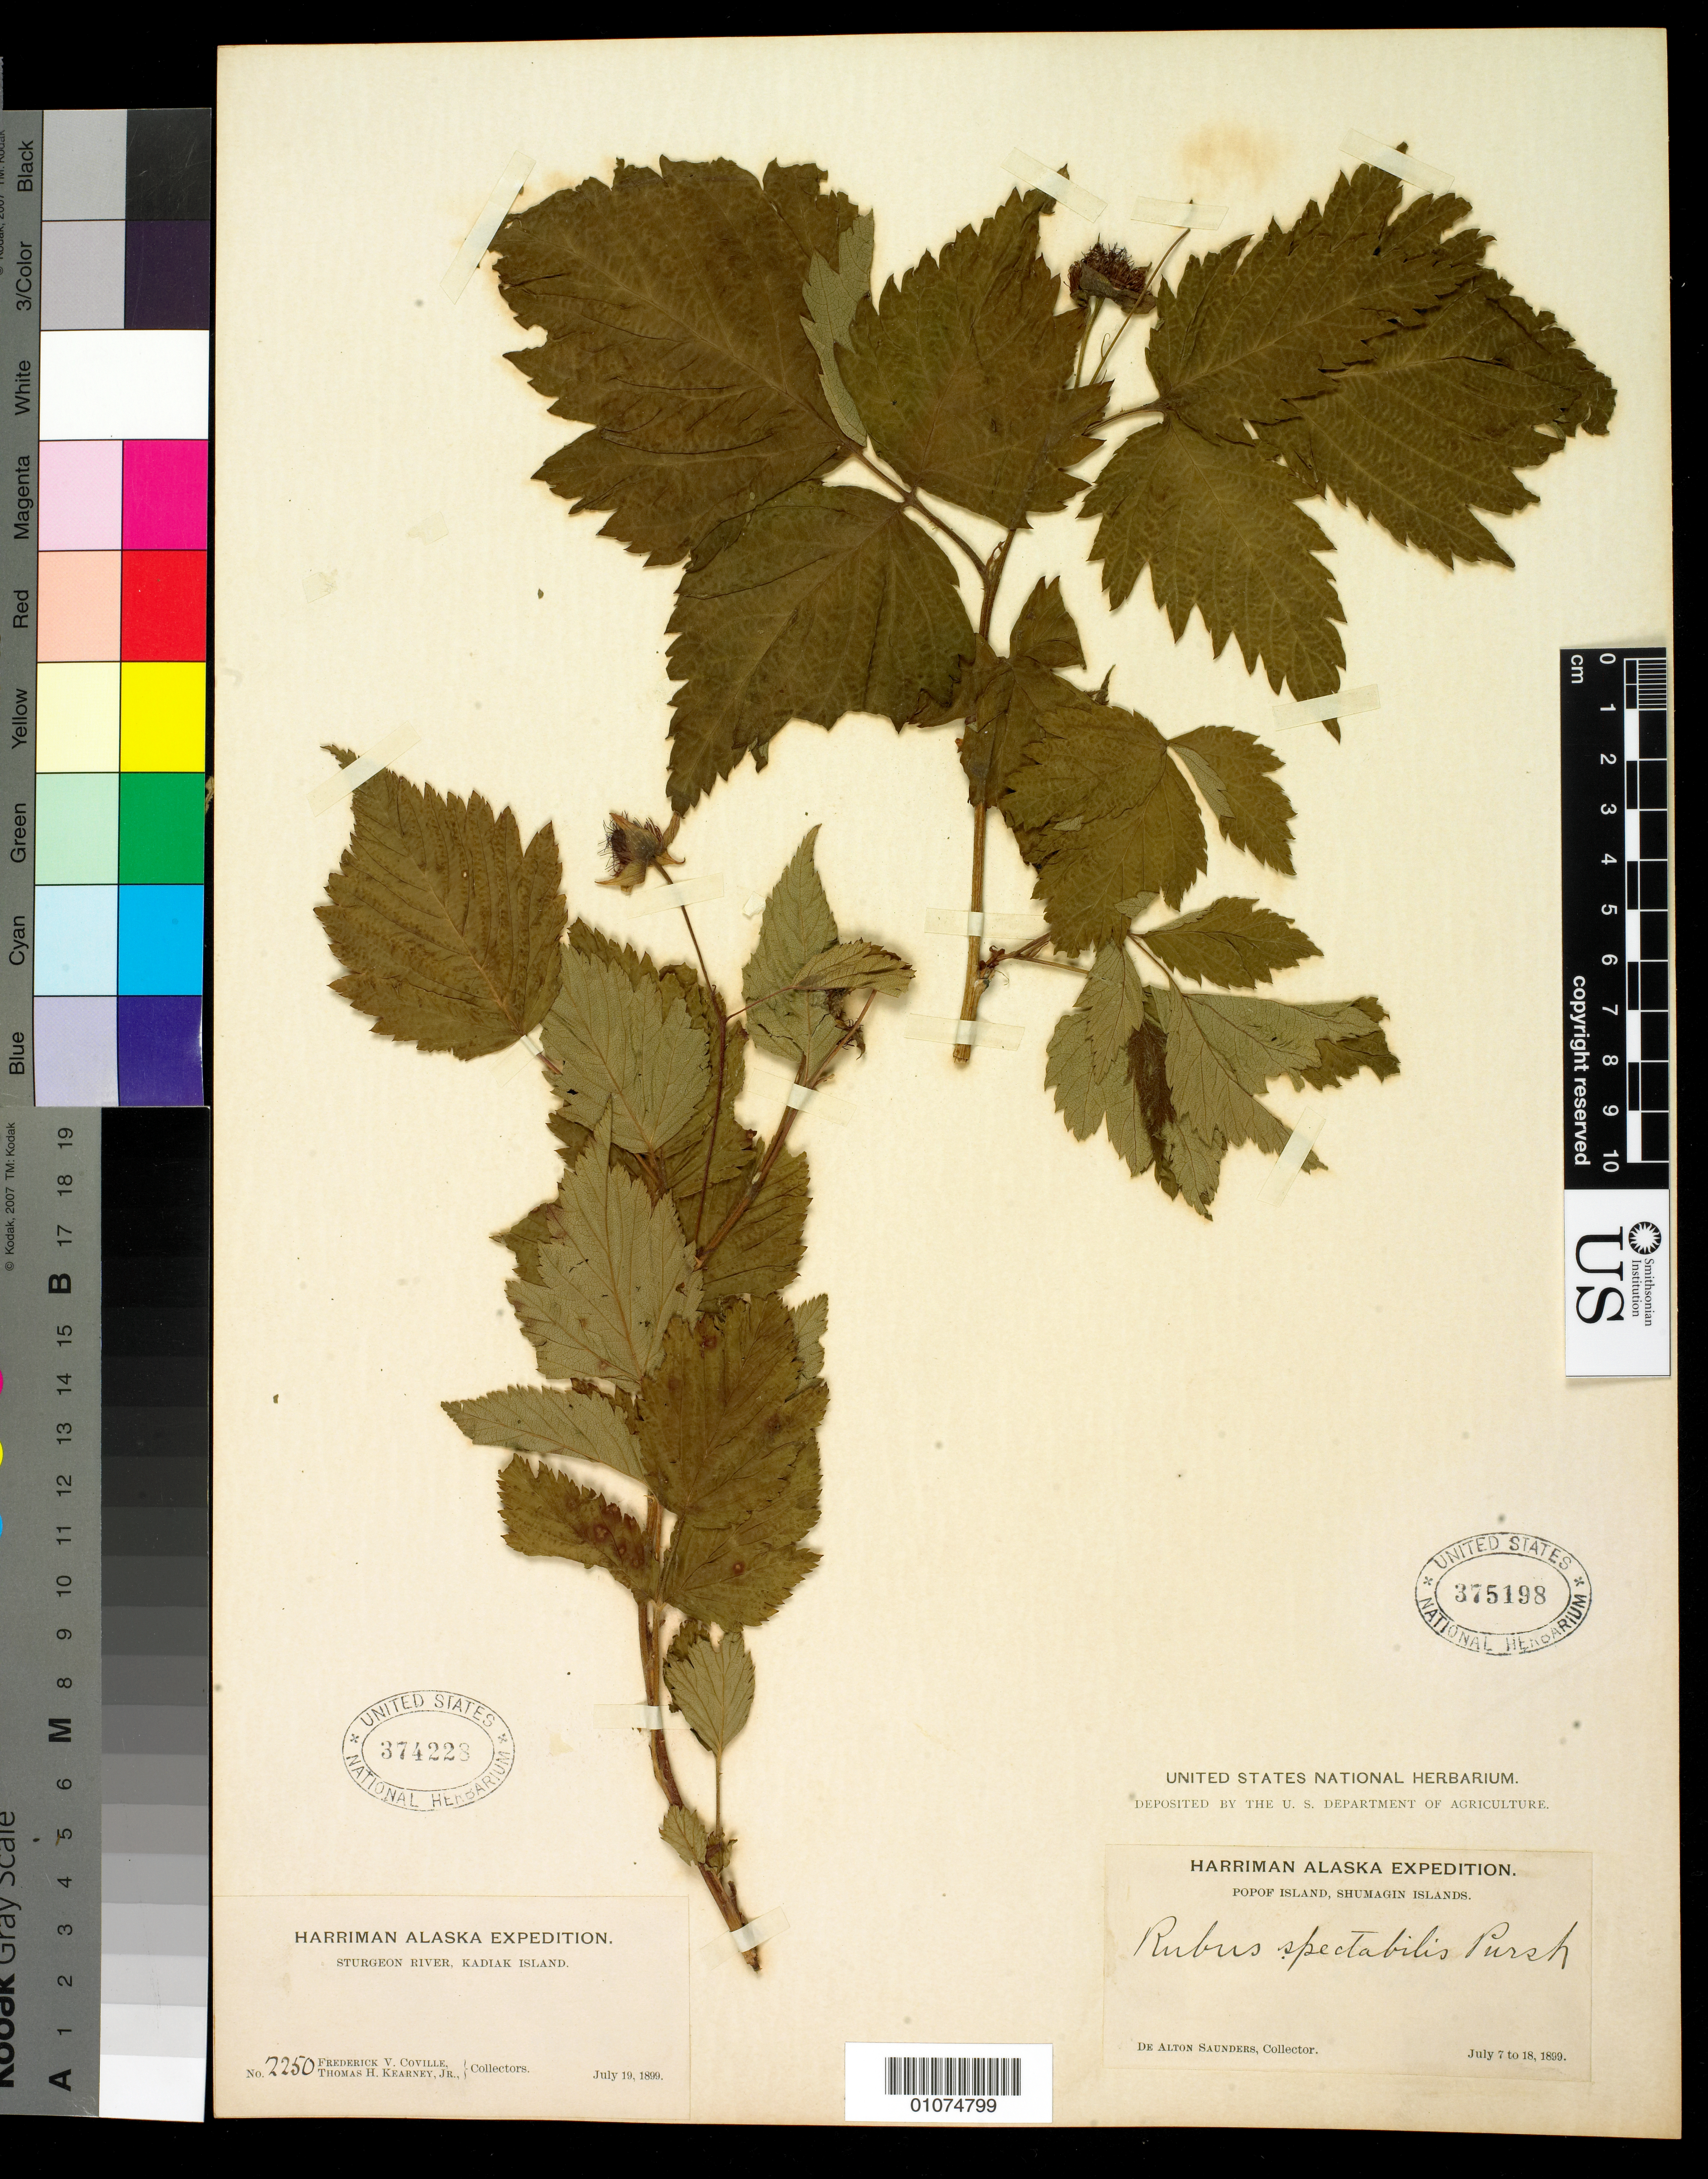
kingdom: Plantae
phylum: Tracheophyta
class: Magnoliopsida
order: Rosales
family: Rosaceae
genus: Rubus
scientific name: Rubus spectabilis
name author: Pursh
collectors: D. A. Saunders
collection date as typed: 07 Jul 1899 to 15 Jul 1899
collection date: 1899-07-07/1899-07-15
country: United States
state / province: Alaska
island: Popof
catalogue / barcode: US 375198